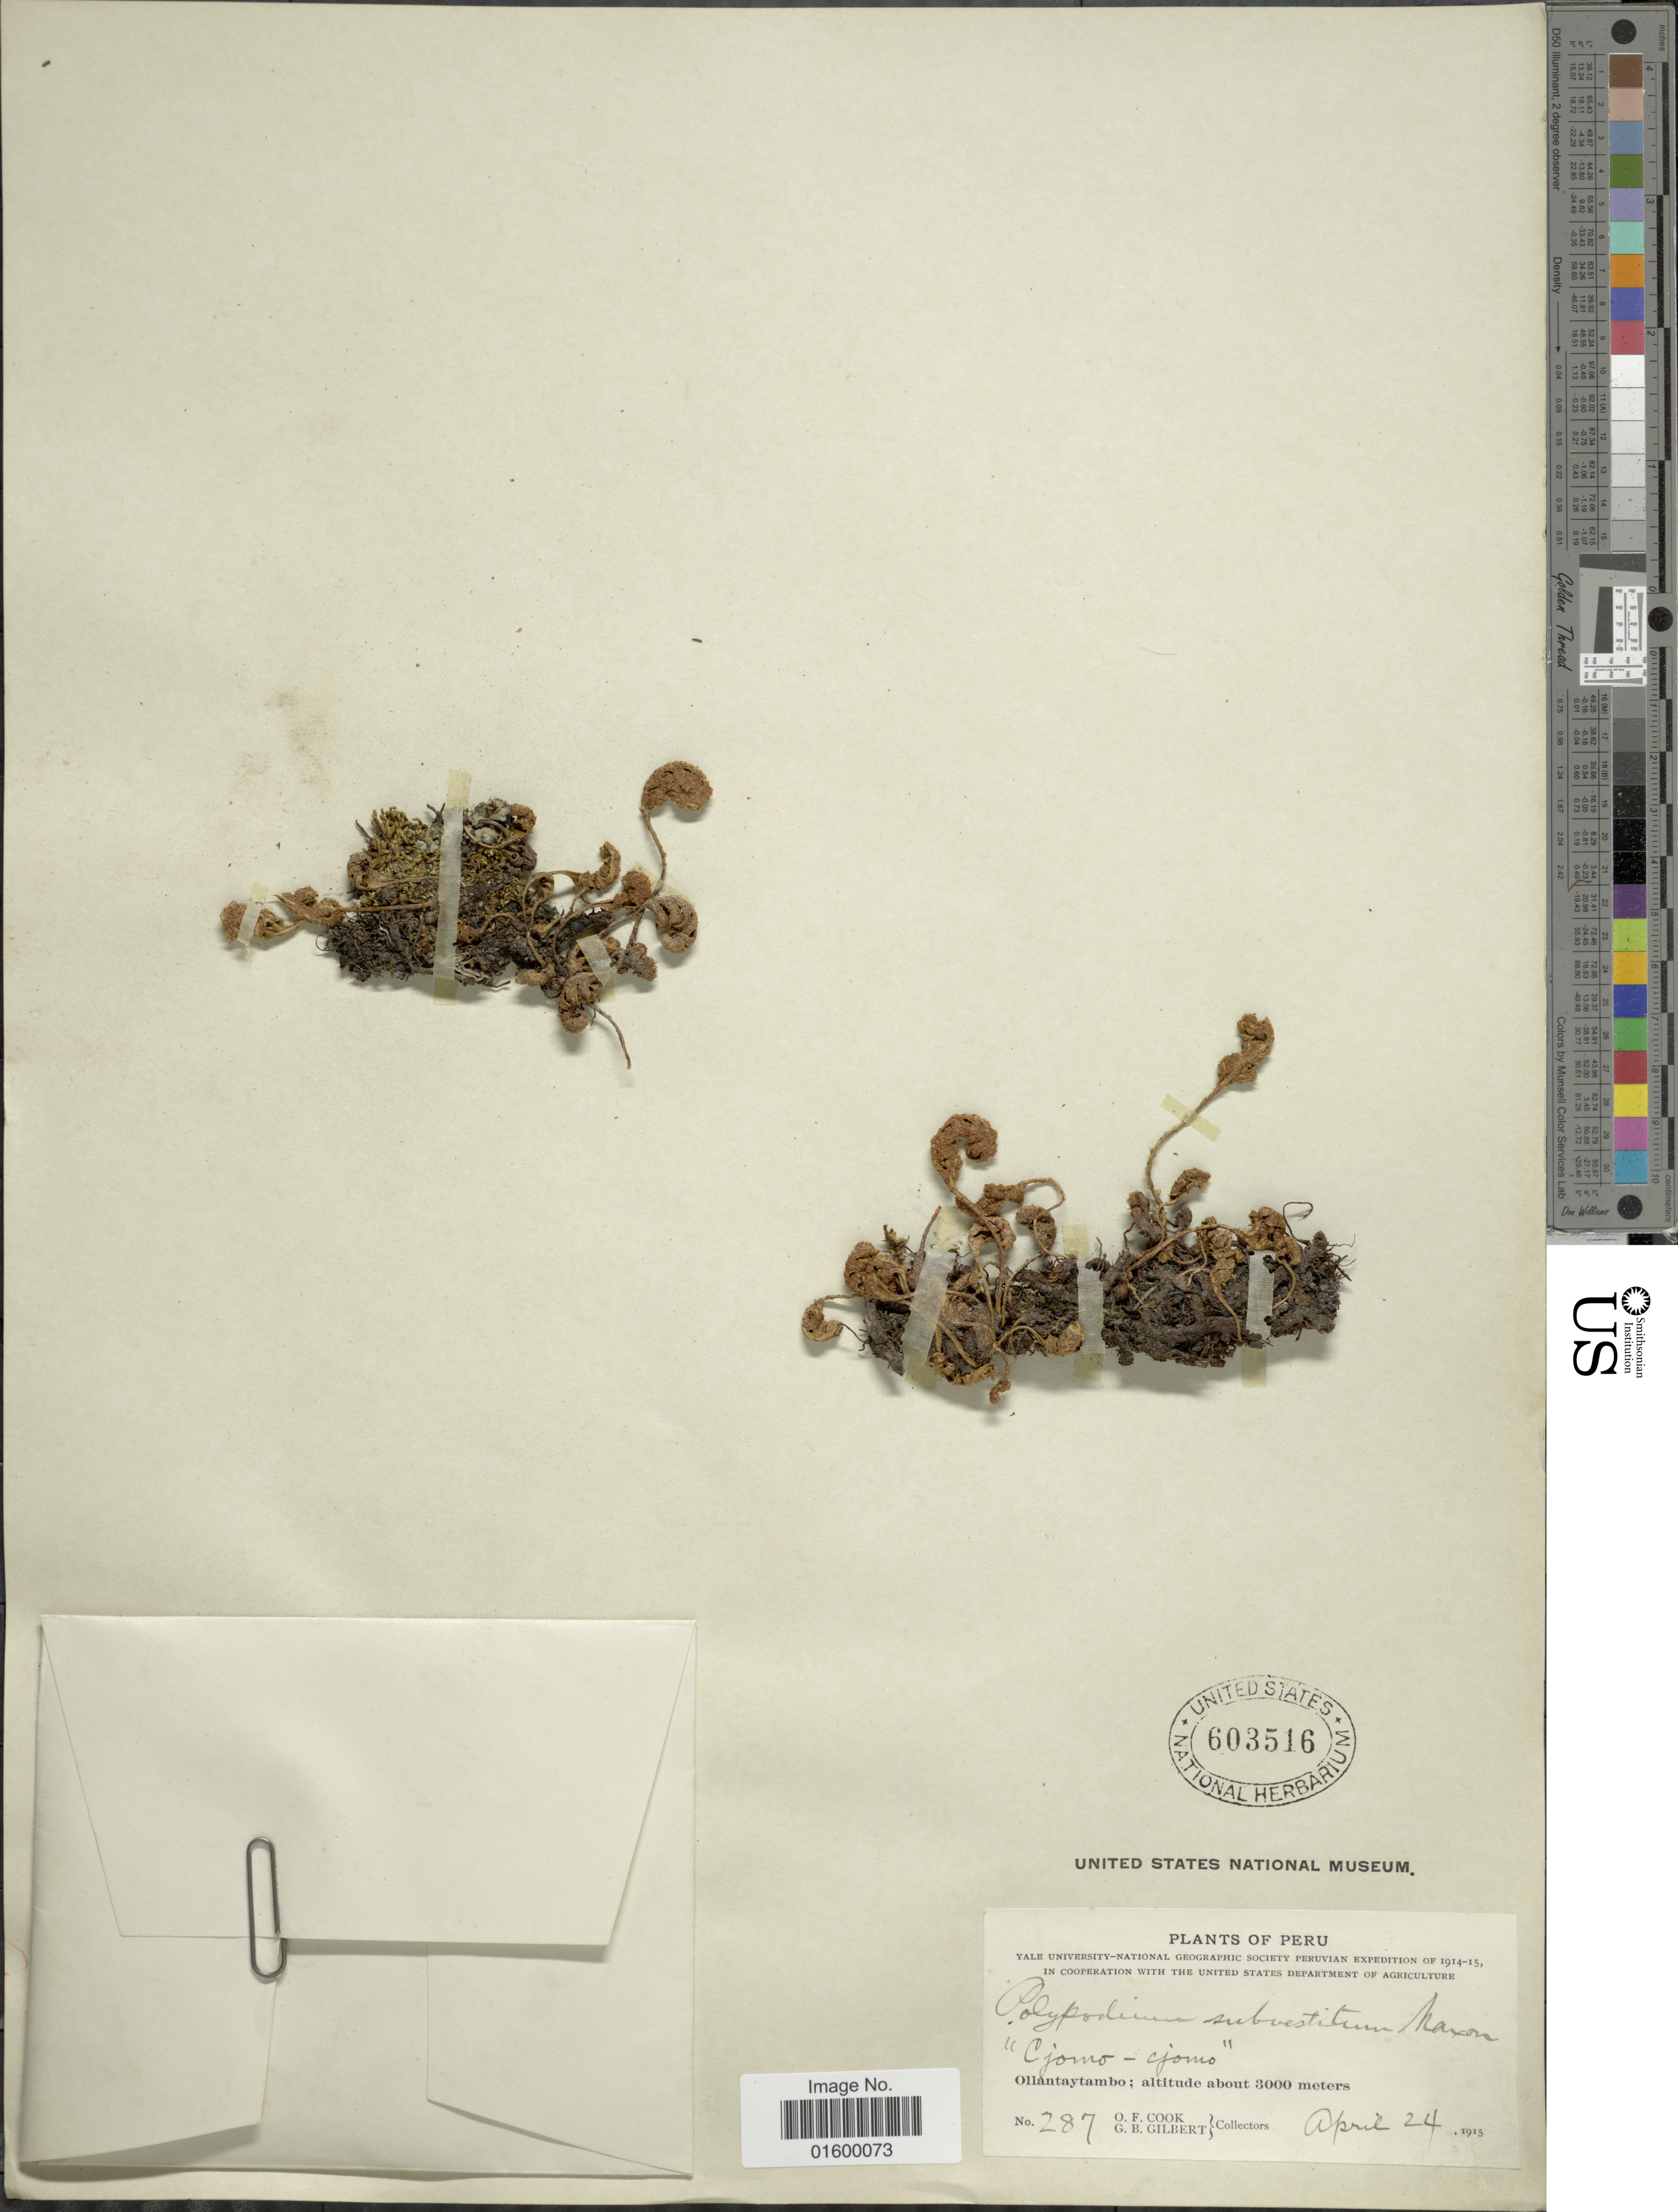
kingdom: Plantae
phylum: Tracheophyta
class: Polypodiopsida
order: Polypodiales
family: Polypodiaceae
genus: Pleopeltis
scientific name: Pleopeltis subvestita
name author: (Maxon) A.R. Sm.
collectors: O. F. Cook & G. B. Gilbert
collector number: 287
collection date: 1915-04-24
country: Peru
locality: Cjomo-cjomo, Ollantaytambo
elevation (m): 3000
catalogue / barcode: US 603516